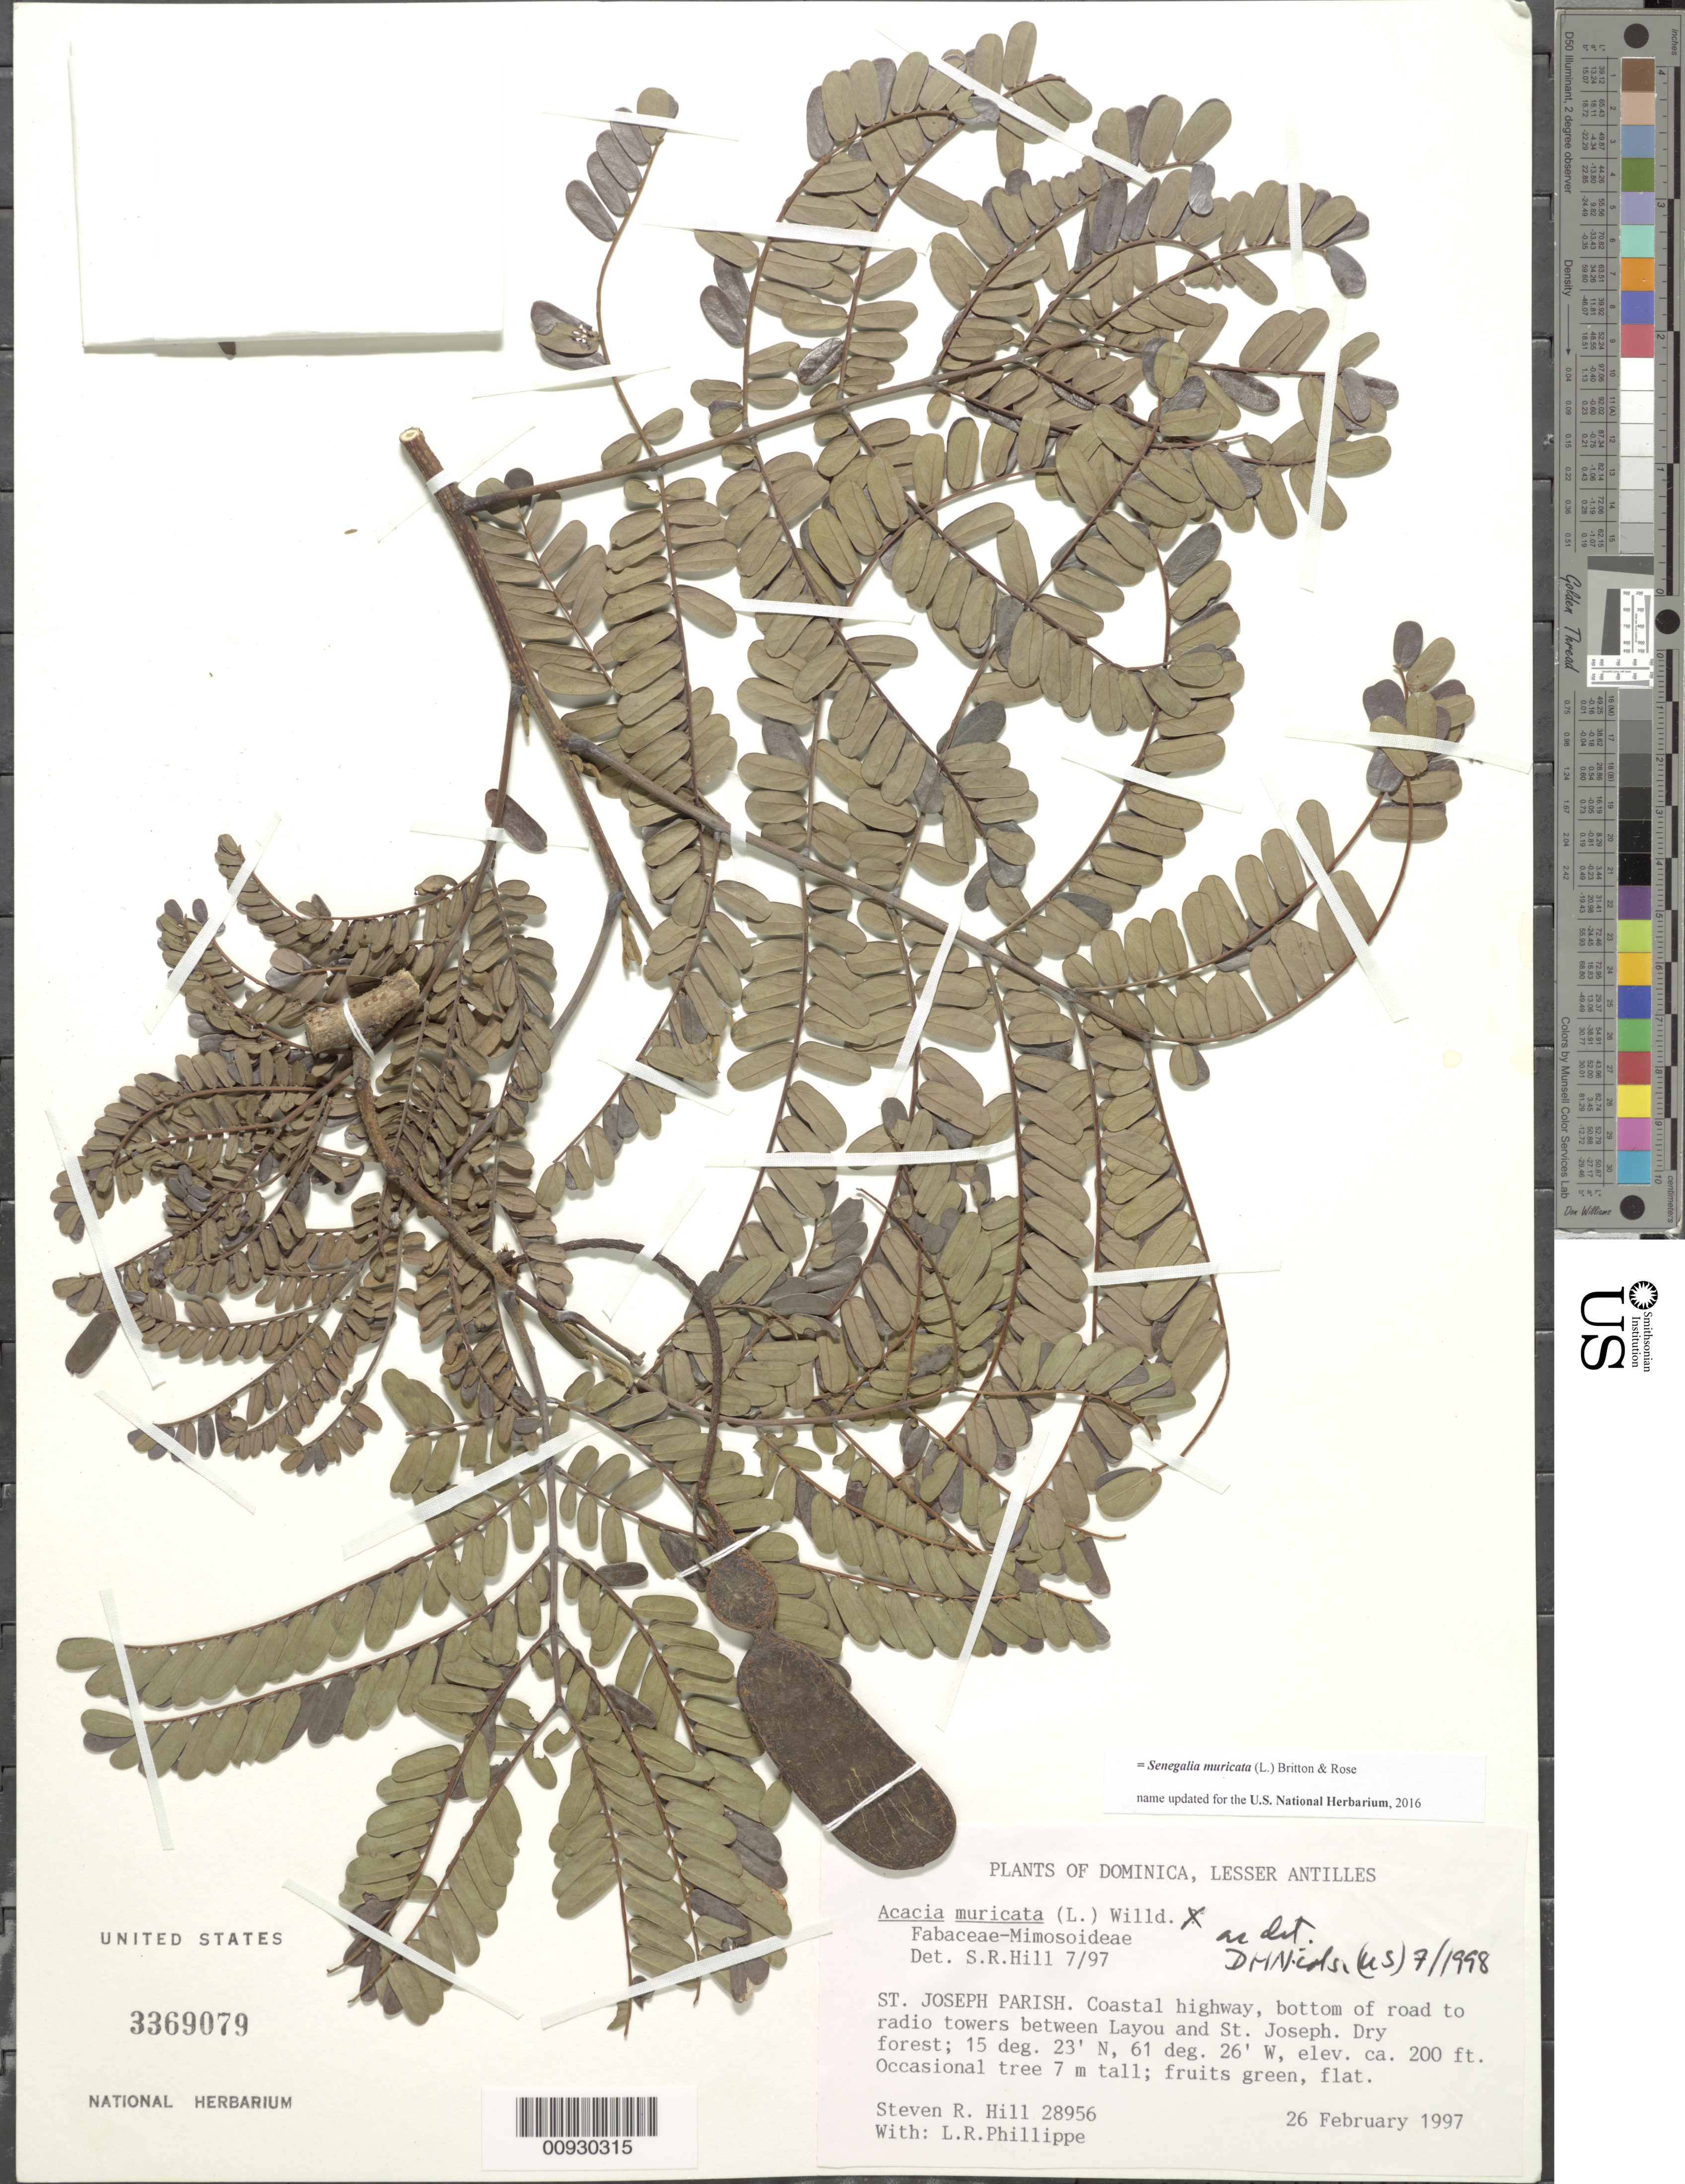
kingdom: Plantae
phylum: Tracheophyta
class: Magnoliopsida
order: Fabales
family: Fabaceae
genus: Parasenegalia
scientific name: Parasenegalia muricata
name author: (L.) Seigler & Ebinger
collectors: S. R. Hill & L. Phillippe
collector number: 28956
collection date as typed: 26 Feb 1997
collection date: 1997-02-26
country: Dominica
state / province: St. Joseph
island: Dominica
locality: St. Joseph Parish, coastal highway bottom of the road to radio towers between Layou and St. Joseph. Dry forest, 15 deg. 23' N, 61 deg. 26' W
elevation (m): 61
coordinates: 0 N, 0 E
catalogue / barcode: US 3369079